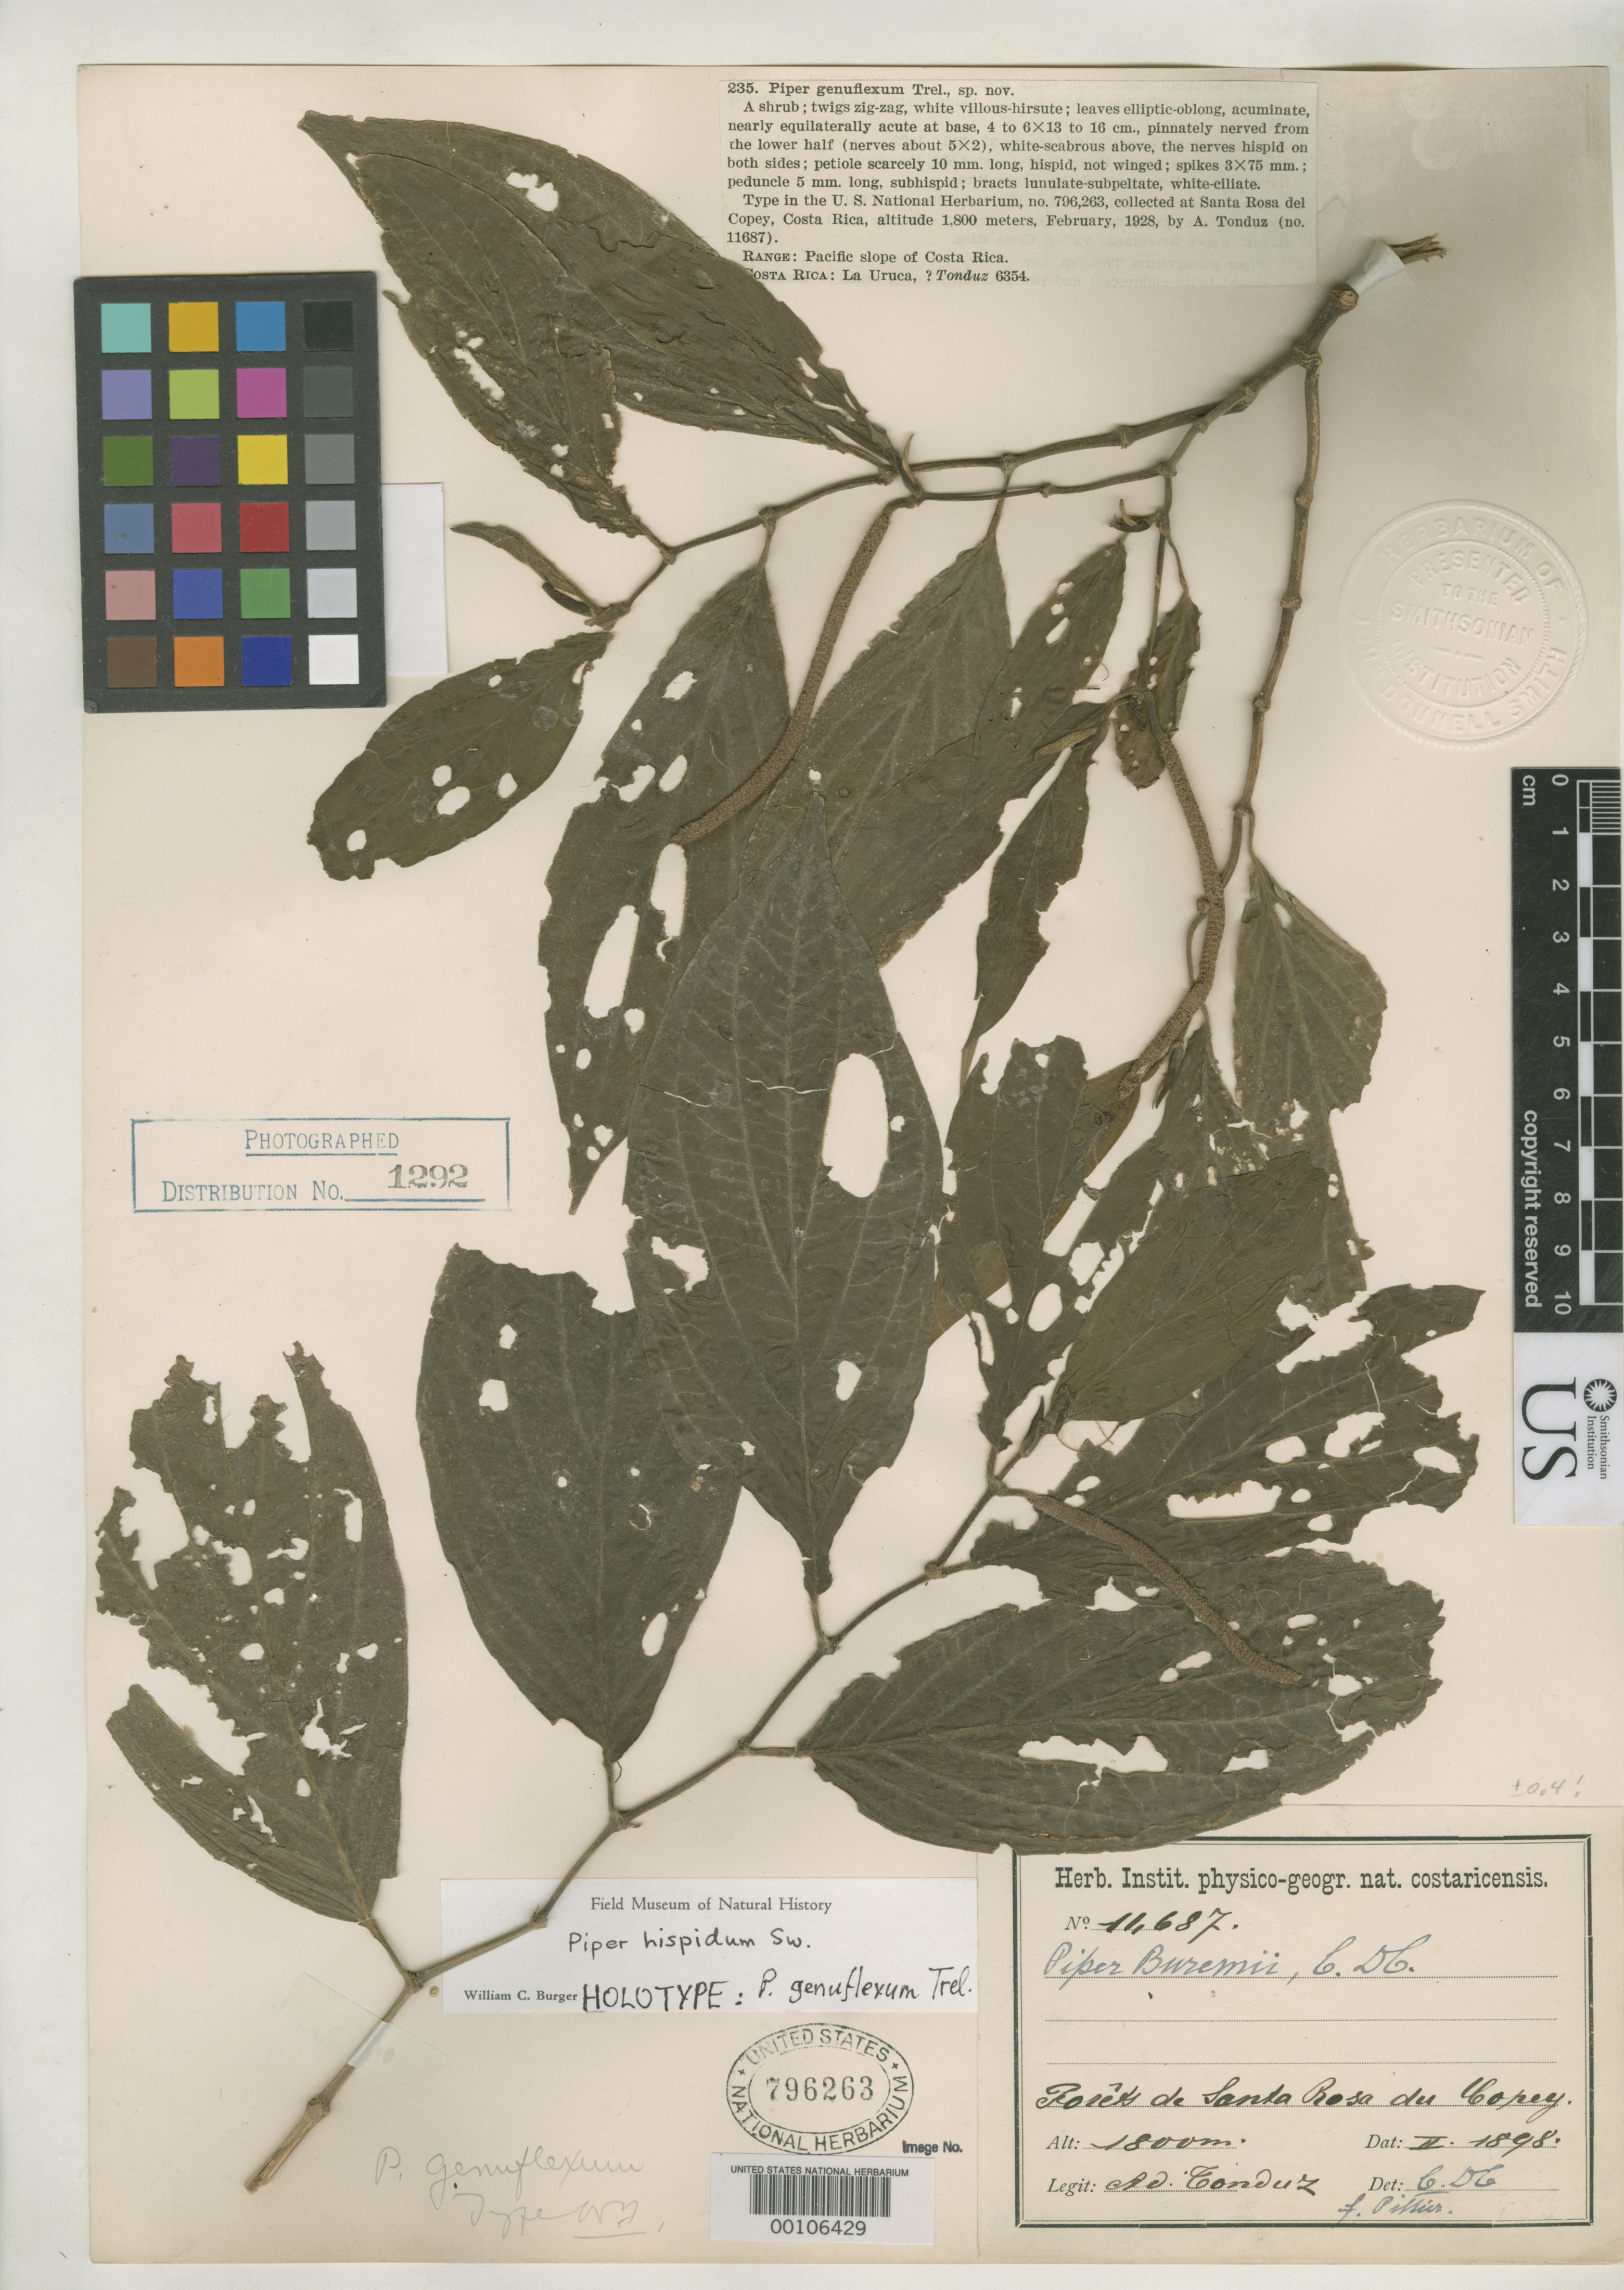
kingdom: Plantae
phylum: Tracheophyta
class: Magnoliopsida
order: Piperales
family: Piperaceae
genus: Piper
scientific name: Piper genuflexum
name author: Trel.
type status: Holotype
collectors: A. Tonduz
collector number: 11687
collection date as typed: Feb 1928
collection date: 1928-02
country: Costa Rica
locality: Santa Rosa del Copey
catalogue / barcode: US 796263